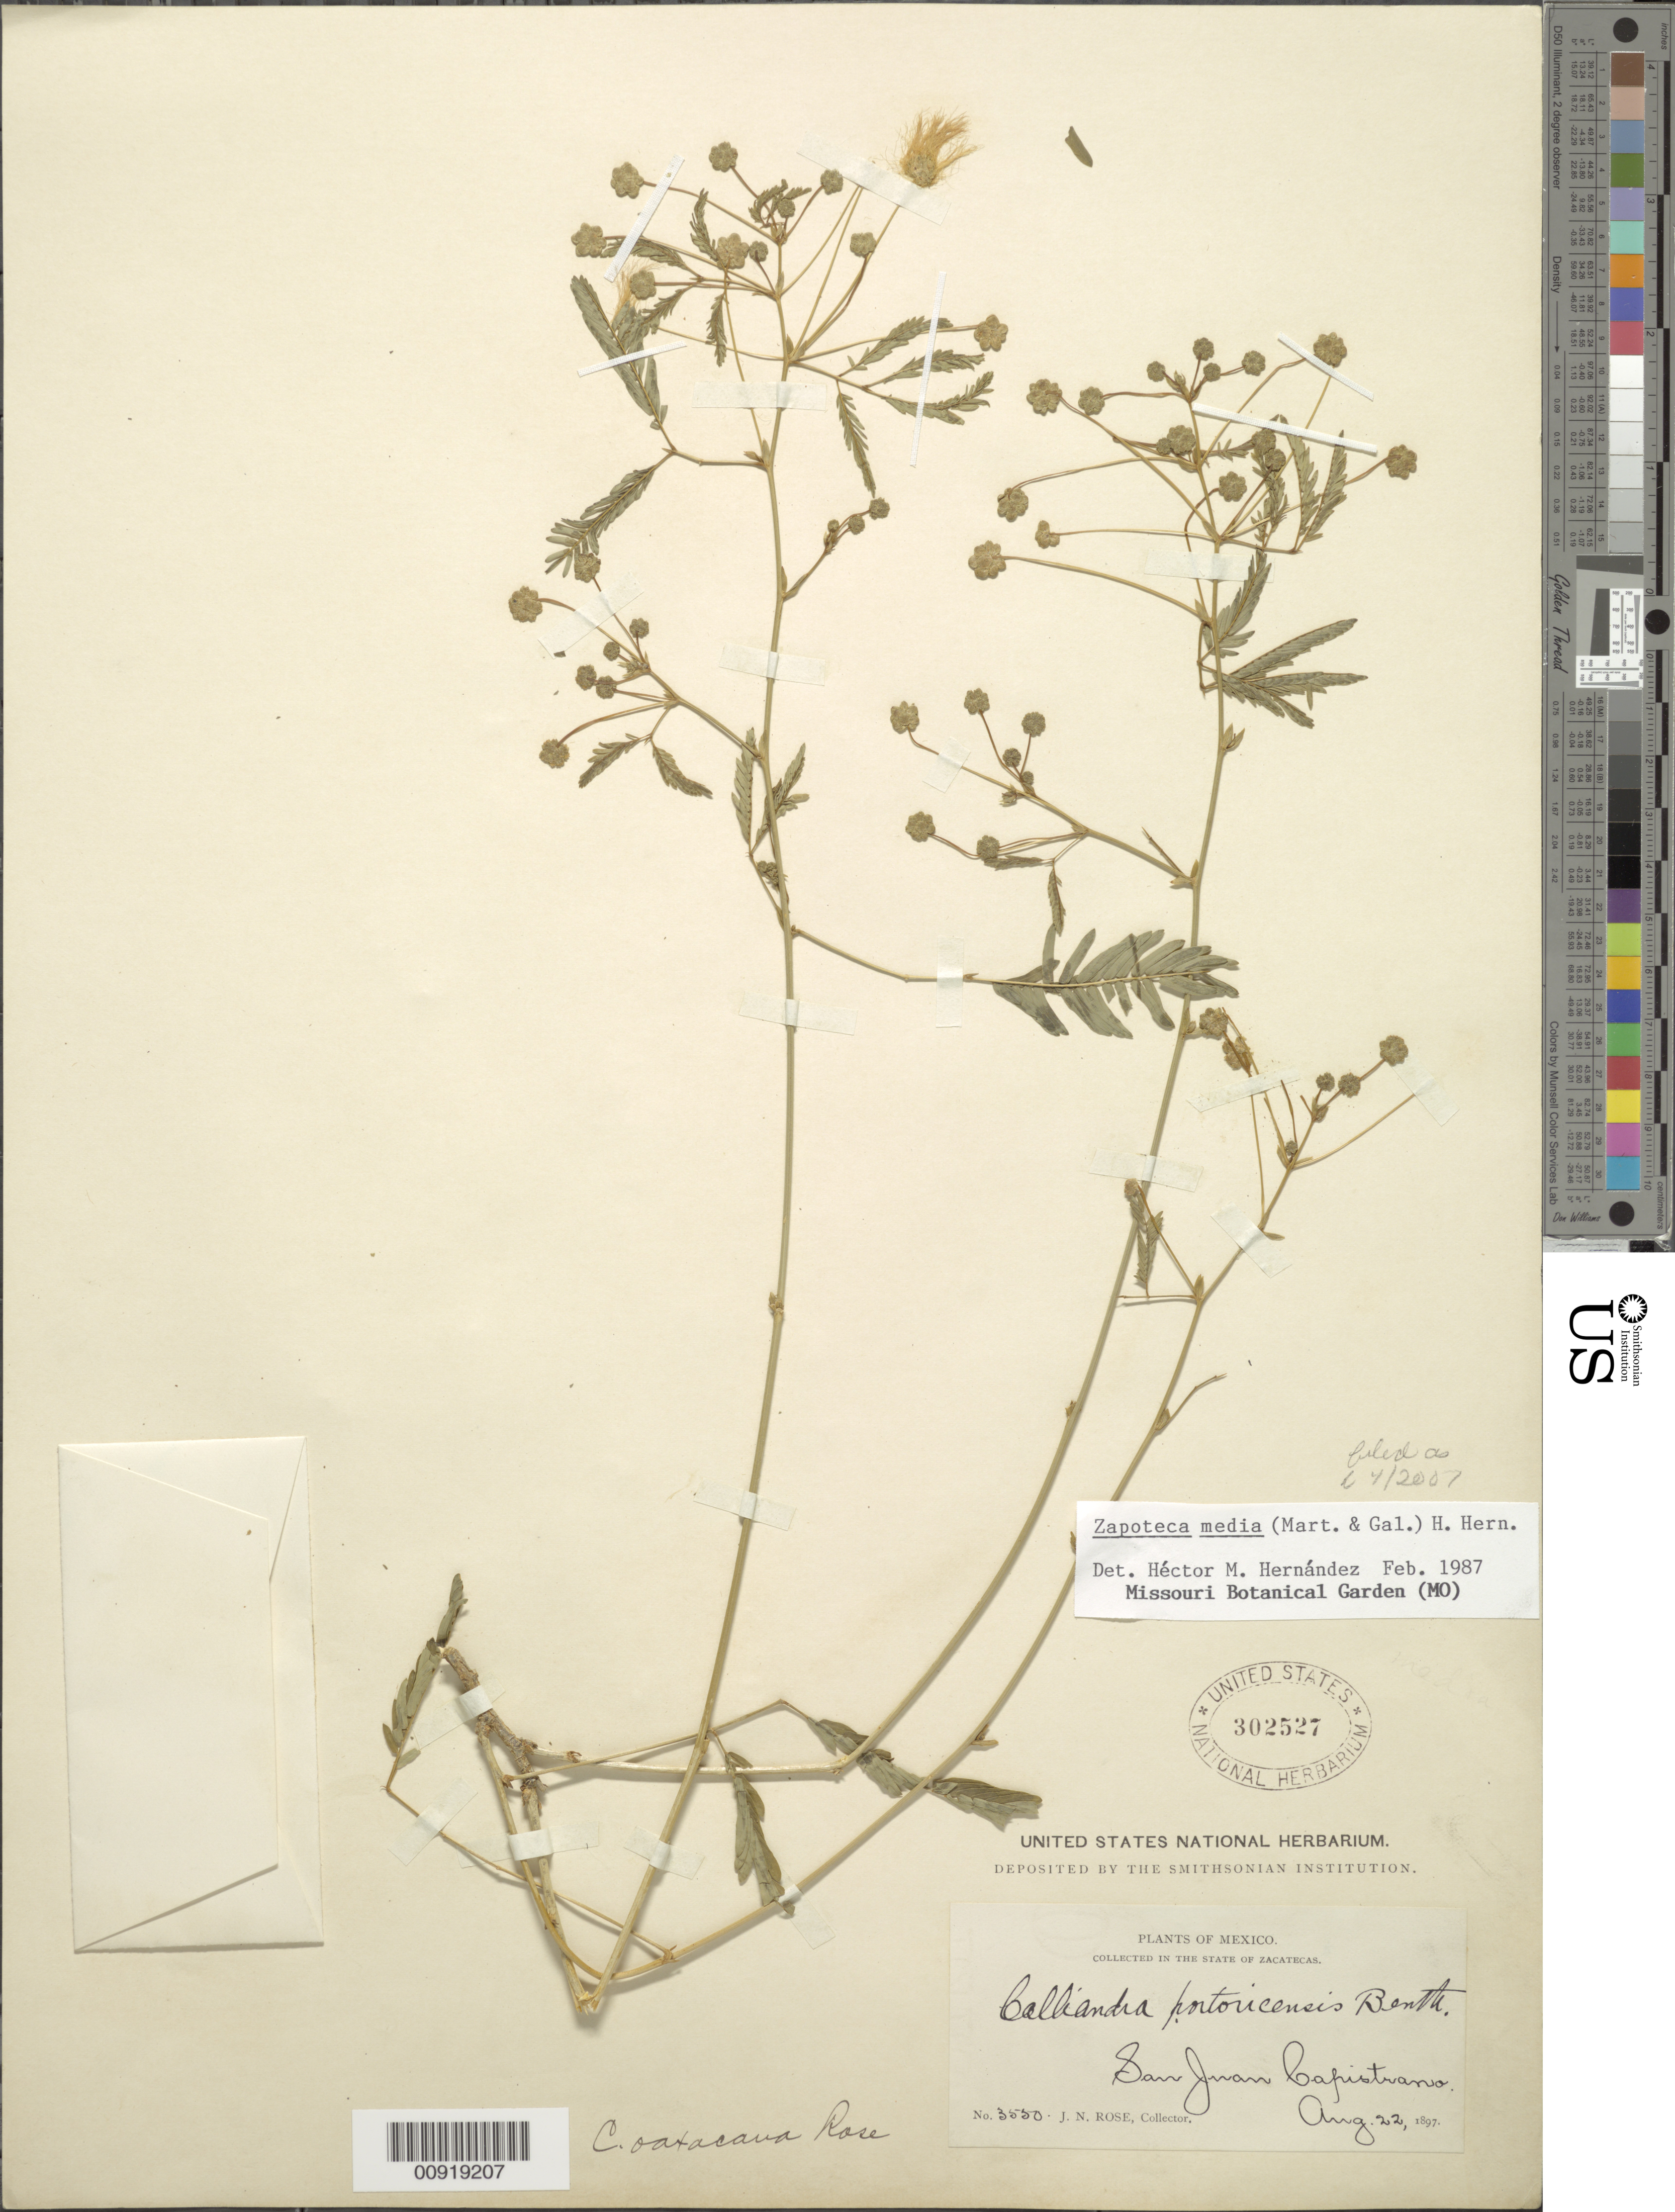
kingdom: Plantae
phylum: Tracheophyta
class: Magnoliopsida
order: Fabales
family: Fabaceae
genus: Zapoteca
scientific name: Zapoteca media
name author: (M. Martens & Galeotti) H.M. Hern.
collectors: J. N. Rose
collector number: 3550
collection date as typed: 22 Aug 1897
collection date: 1897-08-22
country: Mexico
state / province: Zacatecas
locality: San Juan Capristrano.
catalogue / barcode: US 302527